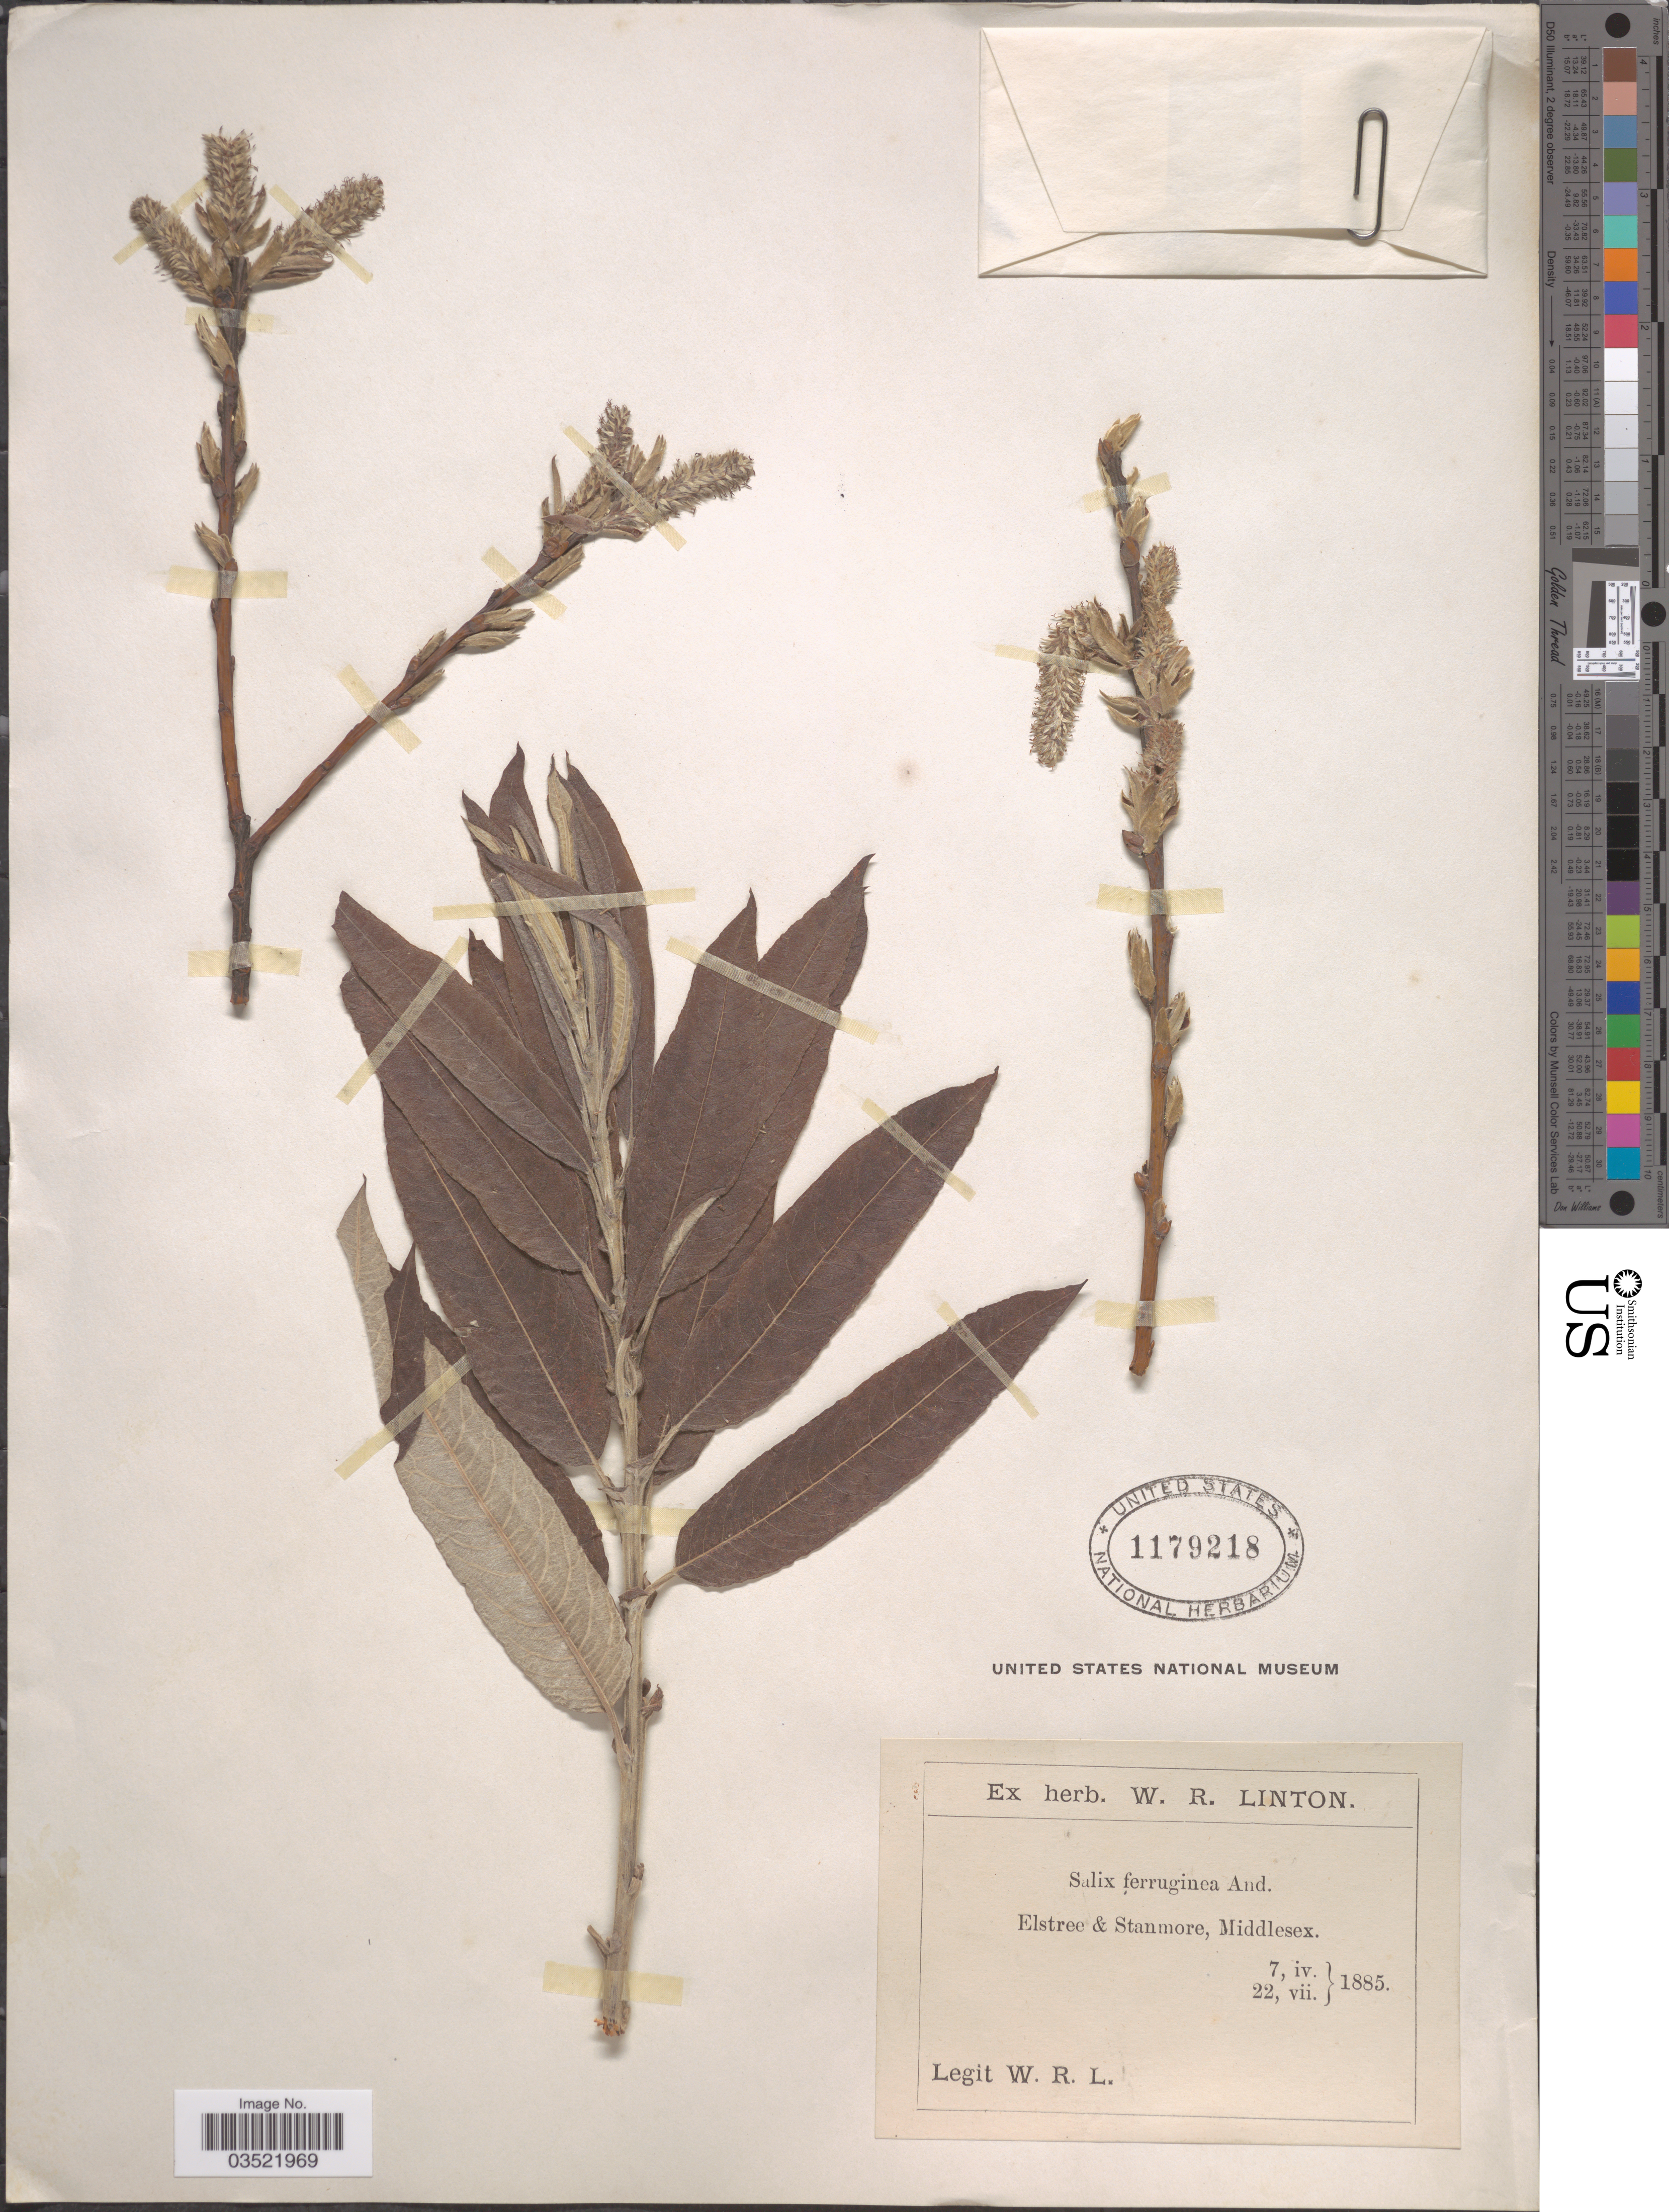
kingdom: Plantae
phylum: Tracheophyta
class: Magnoliopsida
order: Malpighiales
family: Salicaceae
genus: Salix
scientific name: Salix ferruginea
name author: G.J. Anderson ex J. Forbes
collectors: W. Linton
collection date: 1885-04-07/1885-07-22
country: United Kingdom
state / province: England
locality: Elstree & Stanmore, Middlesex.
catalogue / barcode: US 1179218